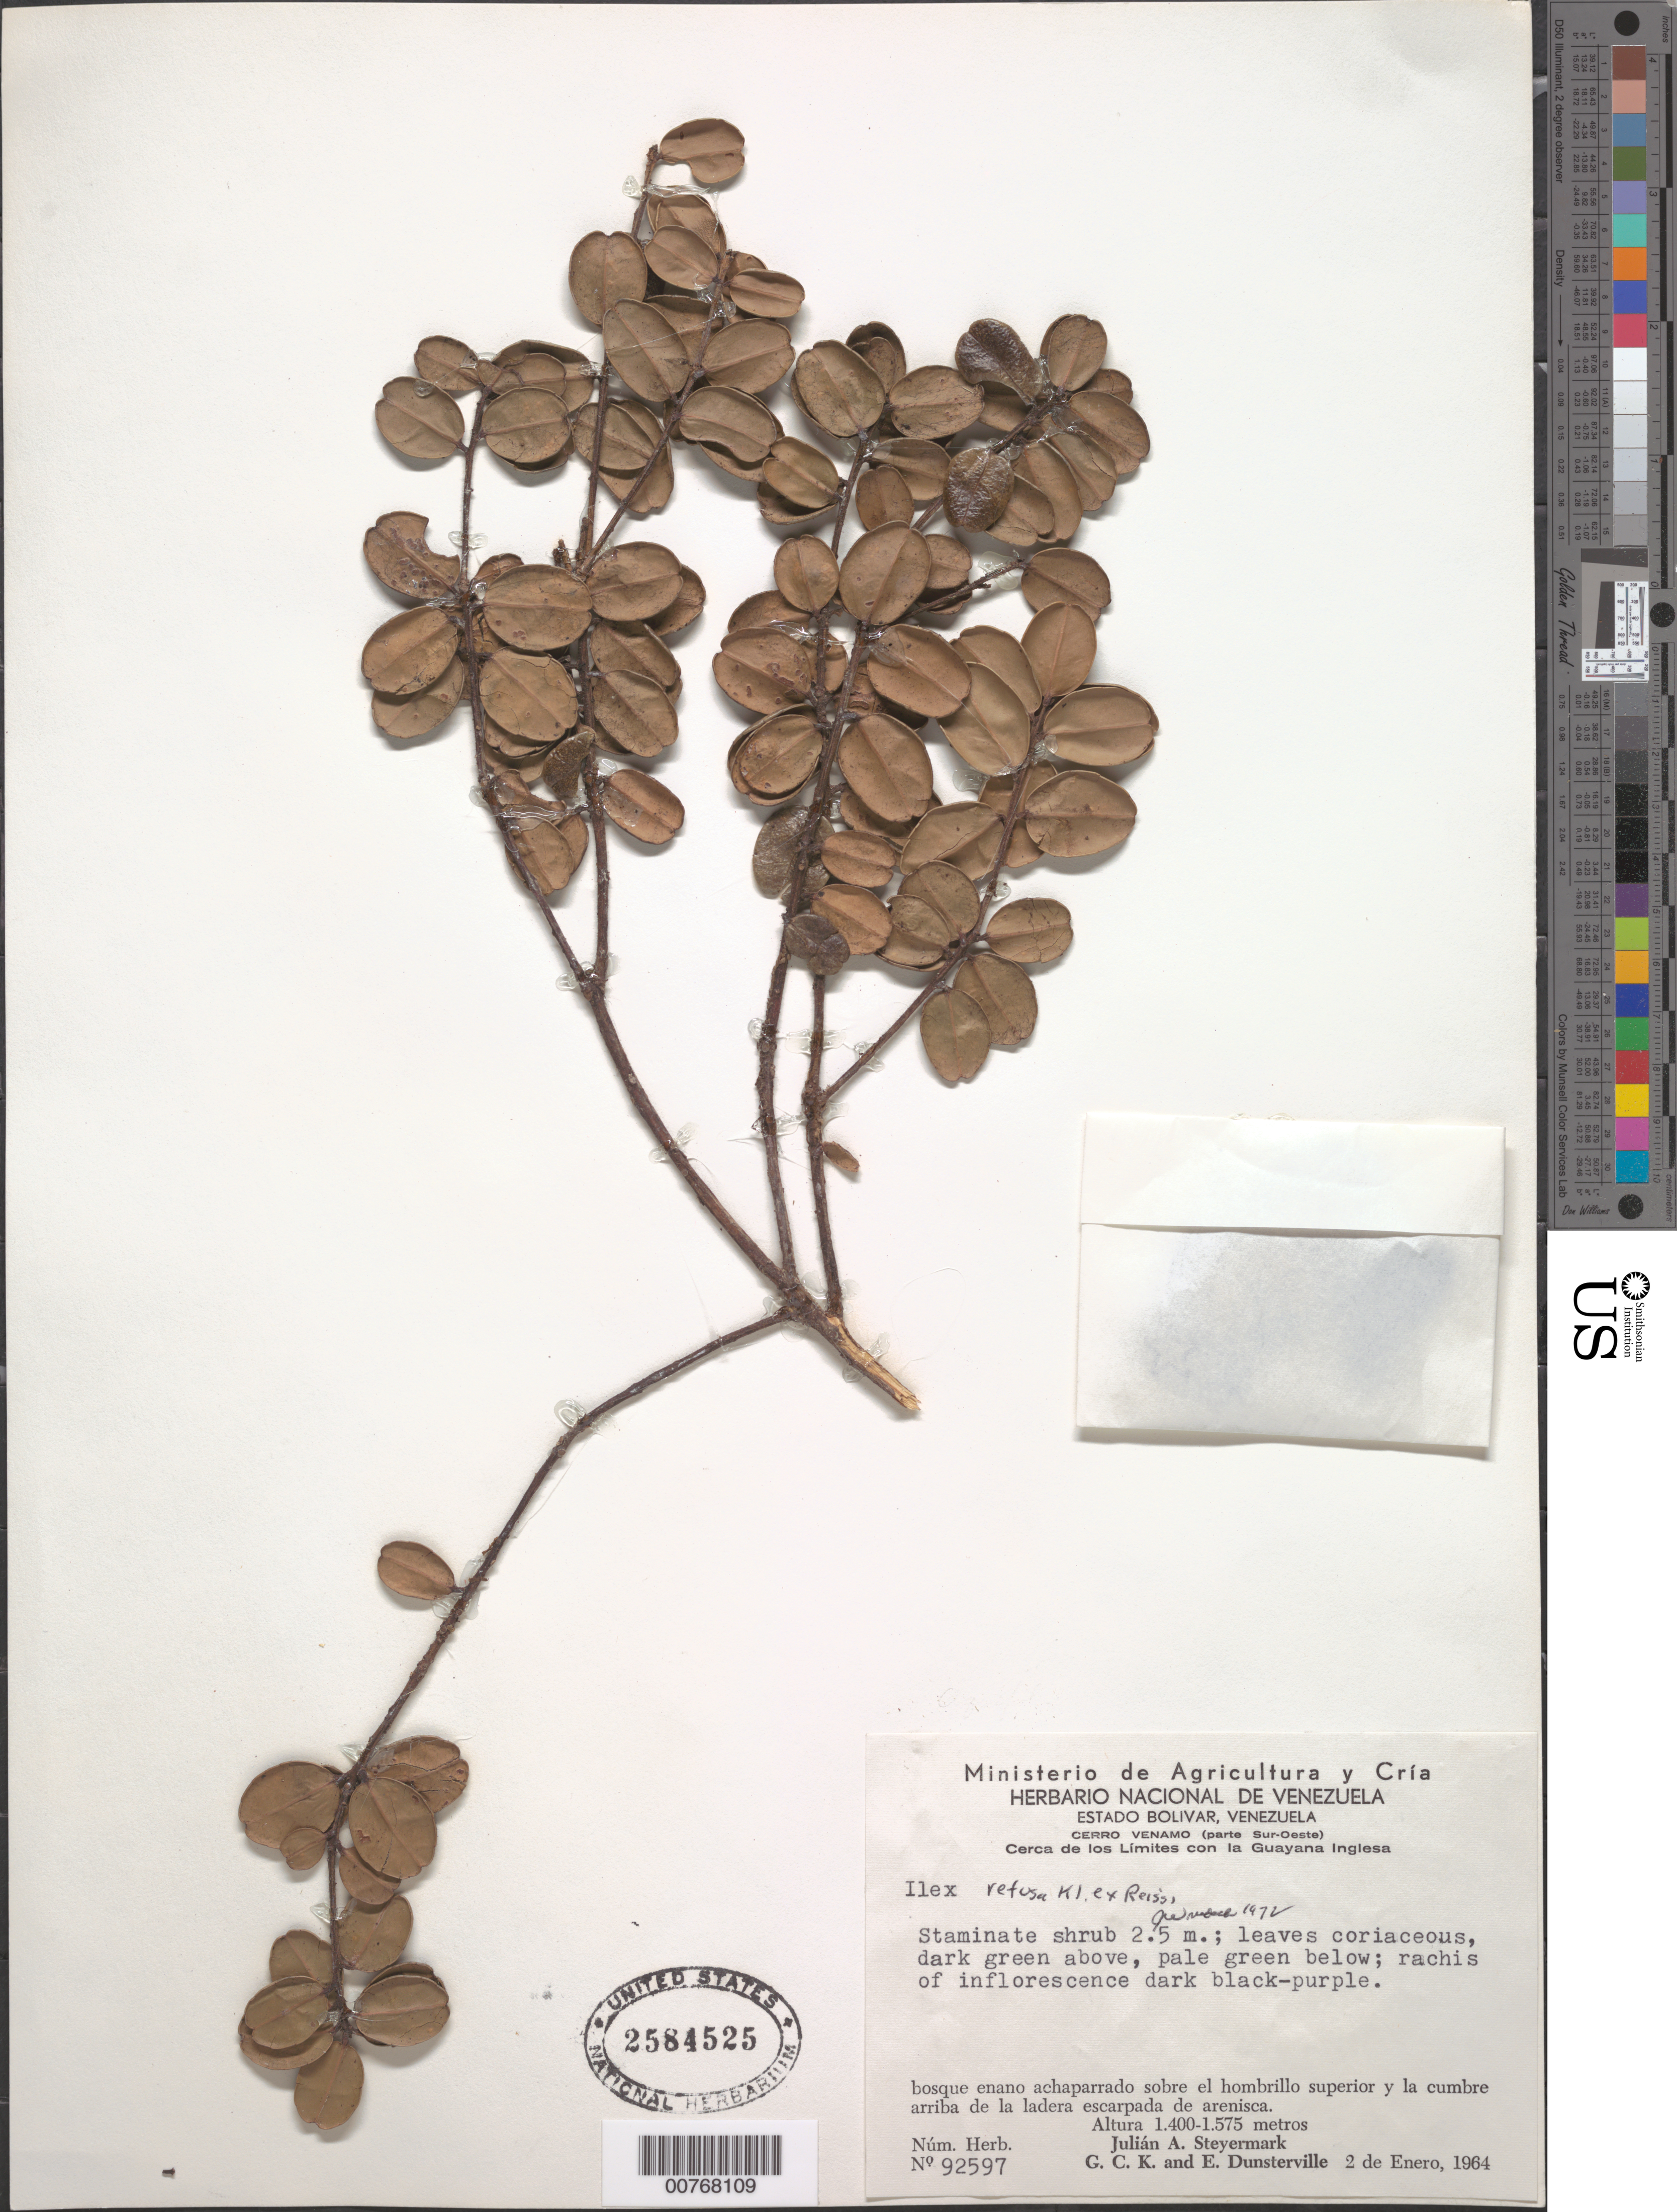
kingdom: Plantae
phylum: Tracheophyta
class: Magnoliopsida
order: Aquifoliales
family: Aquifoliaceae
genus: Ilex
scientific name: Ilex retusa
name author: Klotzsch ex Reissek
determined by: Wurdack, John J., (US), US (UNITED STATES)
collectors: J. Steyermark, G. C. K. Dunsterville & E. Dunsterville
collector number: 92597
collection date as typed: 2-Jan-64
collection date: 1964-01-02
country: Venezuela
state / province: Bolívar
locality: Cerro Venamo, cerca de los limites con la Guayana Inglesa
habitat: Bosque enano achaparrado sobre el hombrillo superior y la cumbre arriba de la ladera escarpada de arenisca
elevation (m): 1400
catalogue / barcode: US 2584525